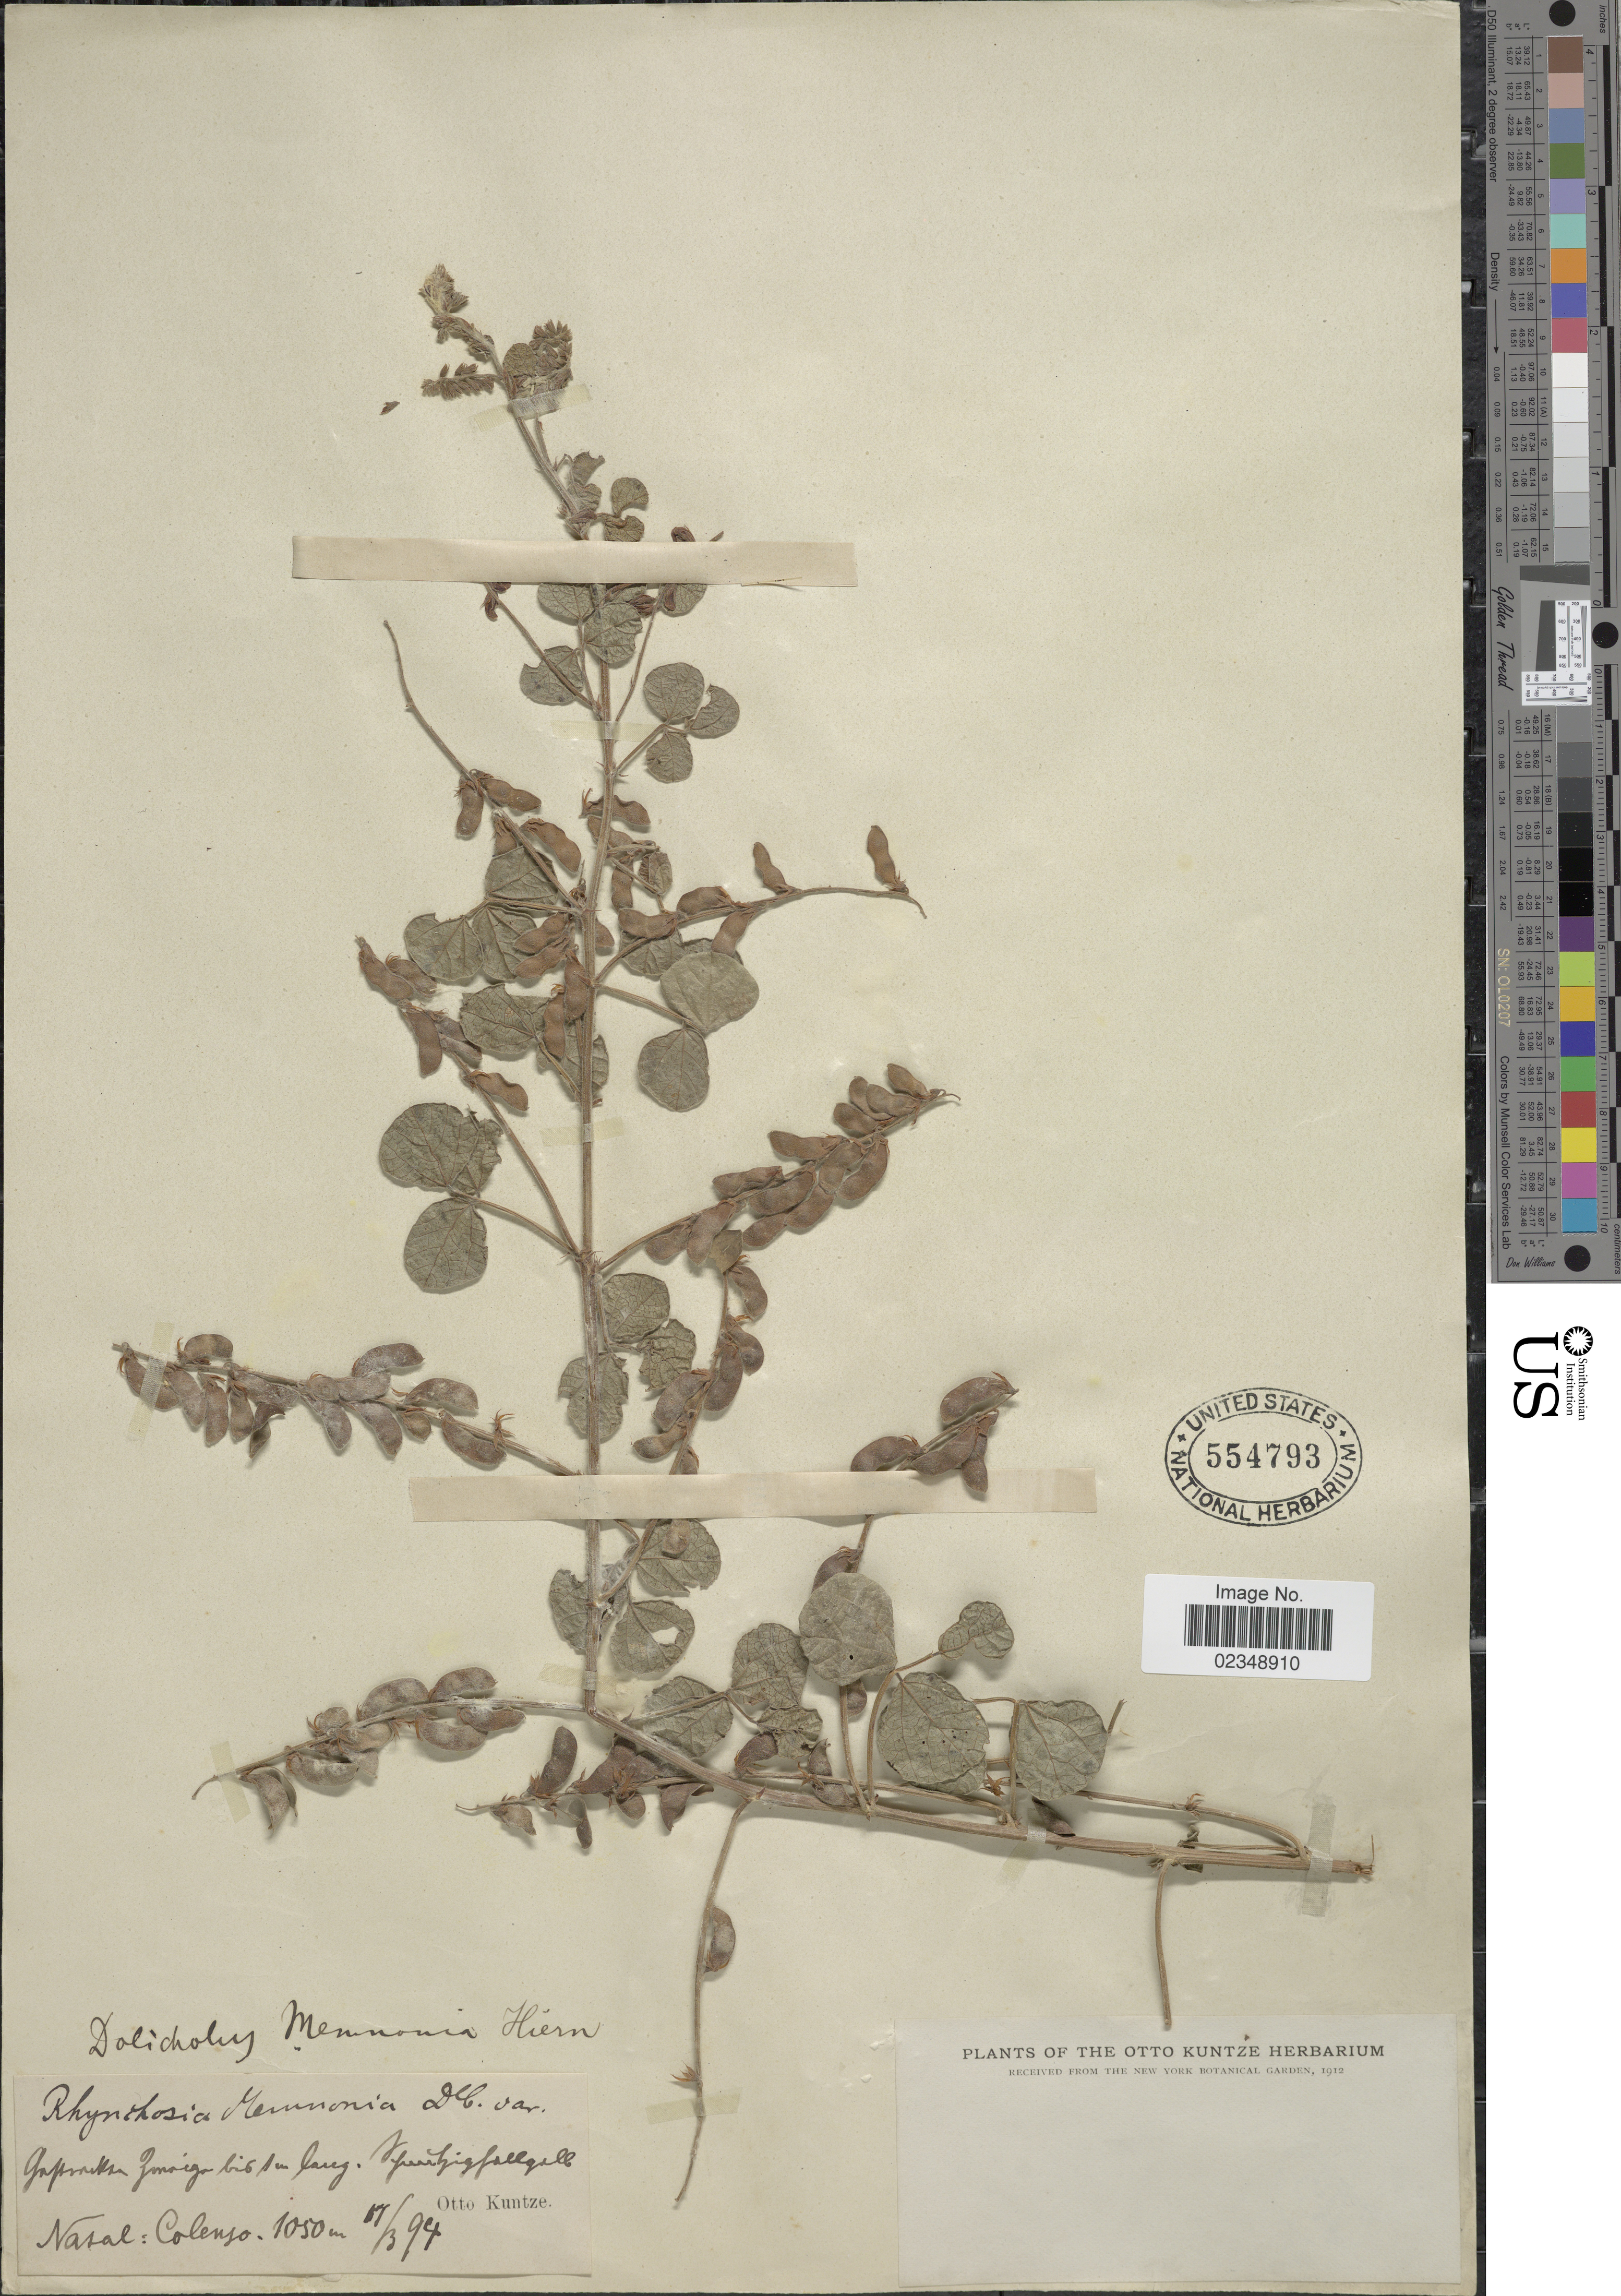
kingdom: Plantae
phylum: Tracheophyta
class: Magnoliopsida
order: Fabales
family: Fabaceae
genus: Rhynchosia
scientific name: Rhynchosia memnonia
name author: (Delile) DC.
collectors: C.E.O. Kuntze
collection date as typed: Transcribed d/m/y: 7/3/94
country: South Africa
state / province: KwaZulu-Natal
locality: [illegible text]. Natal: Colenso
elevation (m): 1050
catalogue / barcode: US 554793